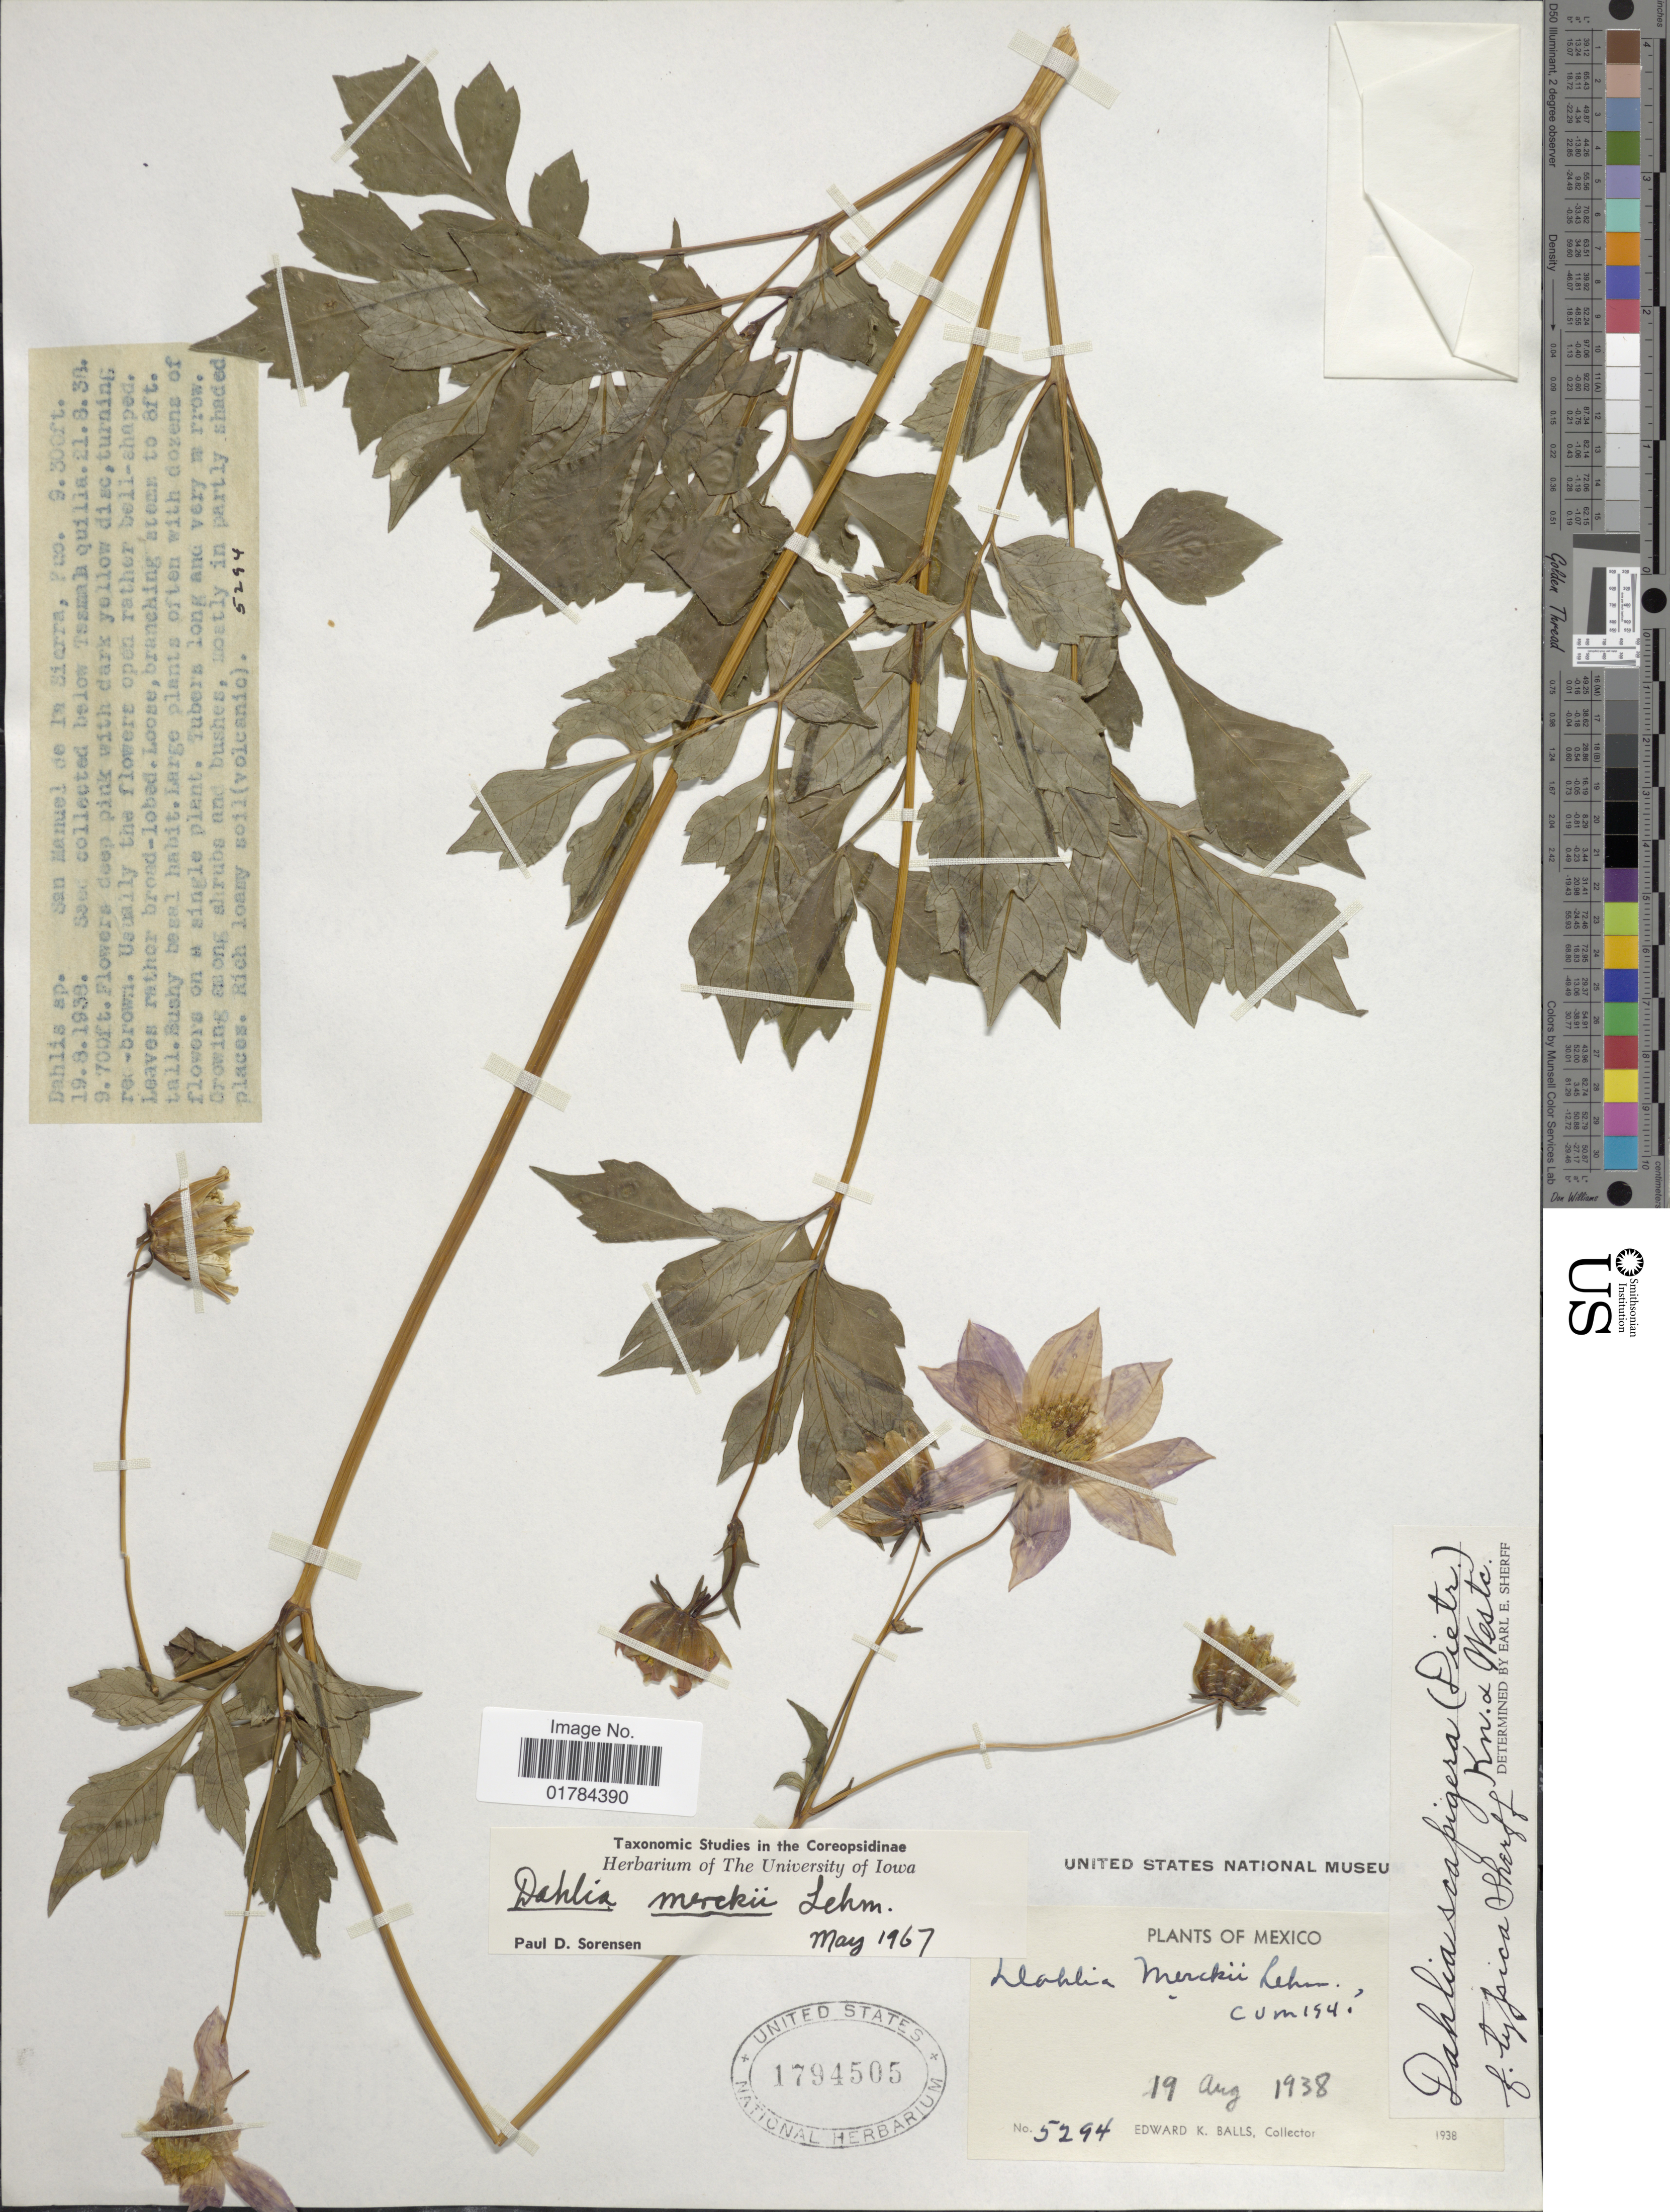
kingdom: Plantae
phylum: Tracheophyta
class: Magnoliopsida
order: Asterales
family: Asteraceae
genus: Dahlia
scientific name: Dahlia merckii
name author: Lehm.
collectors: E. K. Balls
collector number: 5294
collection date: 1938-08-19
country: Mexico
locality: San Manuel de la Sierra, Puo, below Tesmanquilla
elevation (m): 2957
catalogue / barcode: US 1794505